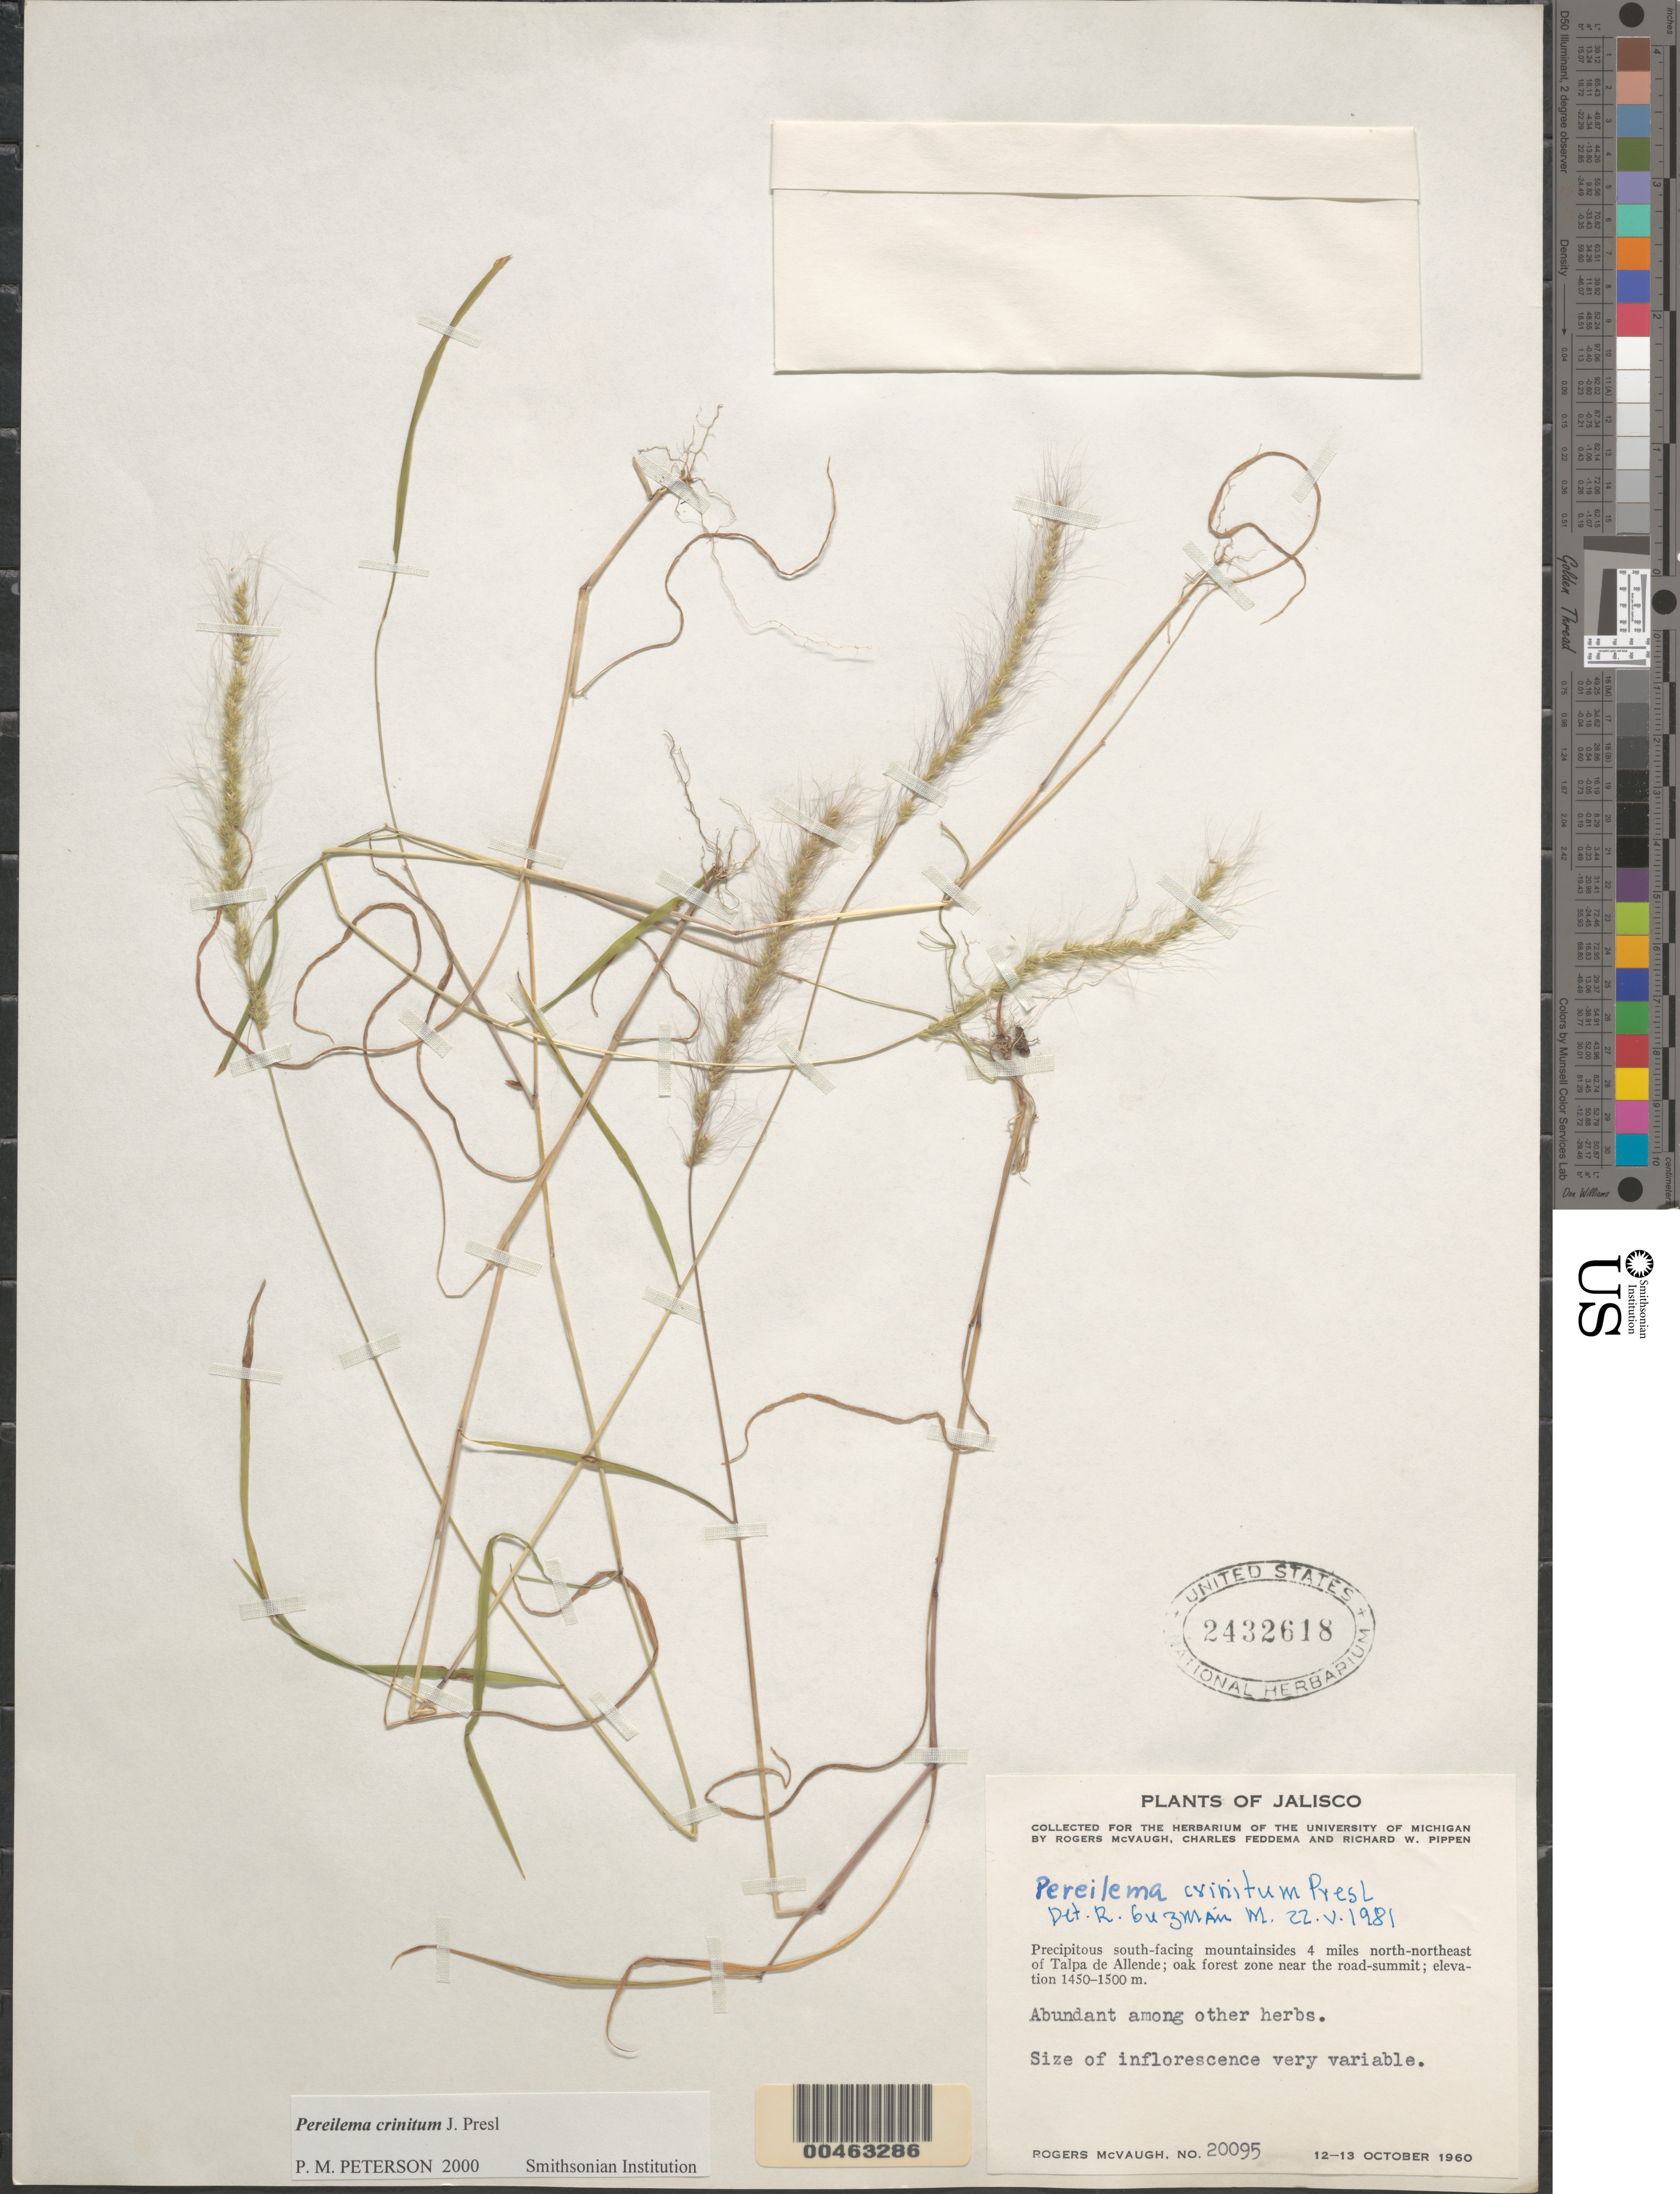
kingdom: Plantae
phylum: Tracheophyta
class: Liliopsida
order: Poales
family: Poaceae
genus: Pereilema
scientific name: Pereilema crinitum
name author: J. Presl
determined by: Guzman-M., R.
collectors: R. McVaugh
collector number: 20095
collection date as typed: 12 Oct 1960 to 13 Oct 1960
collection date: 1960-10-12/1960-10-13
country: Mexico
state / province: Jalisco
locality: S-facing mtnsides 4 mi NNE of Talpa de Allende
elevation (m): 1450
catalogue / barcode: US 2432618